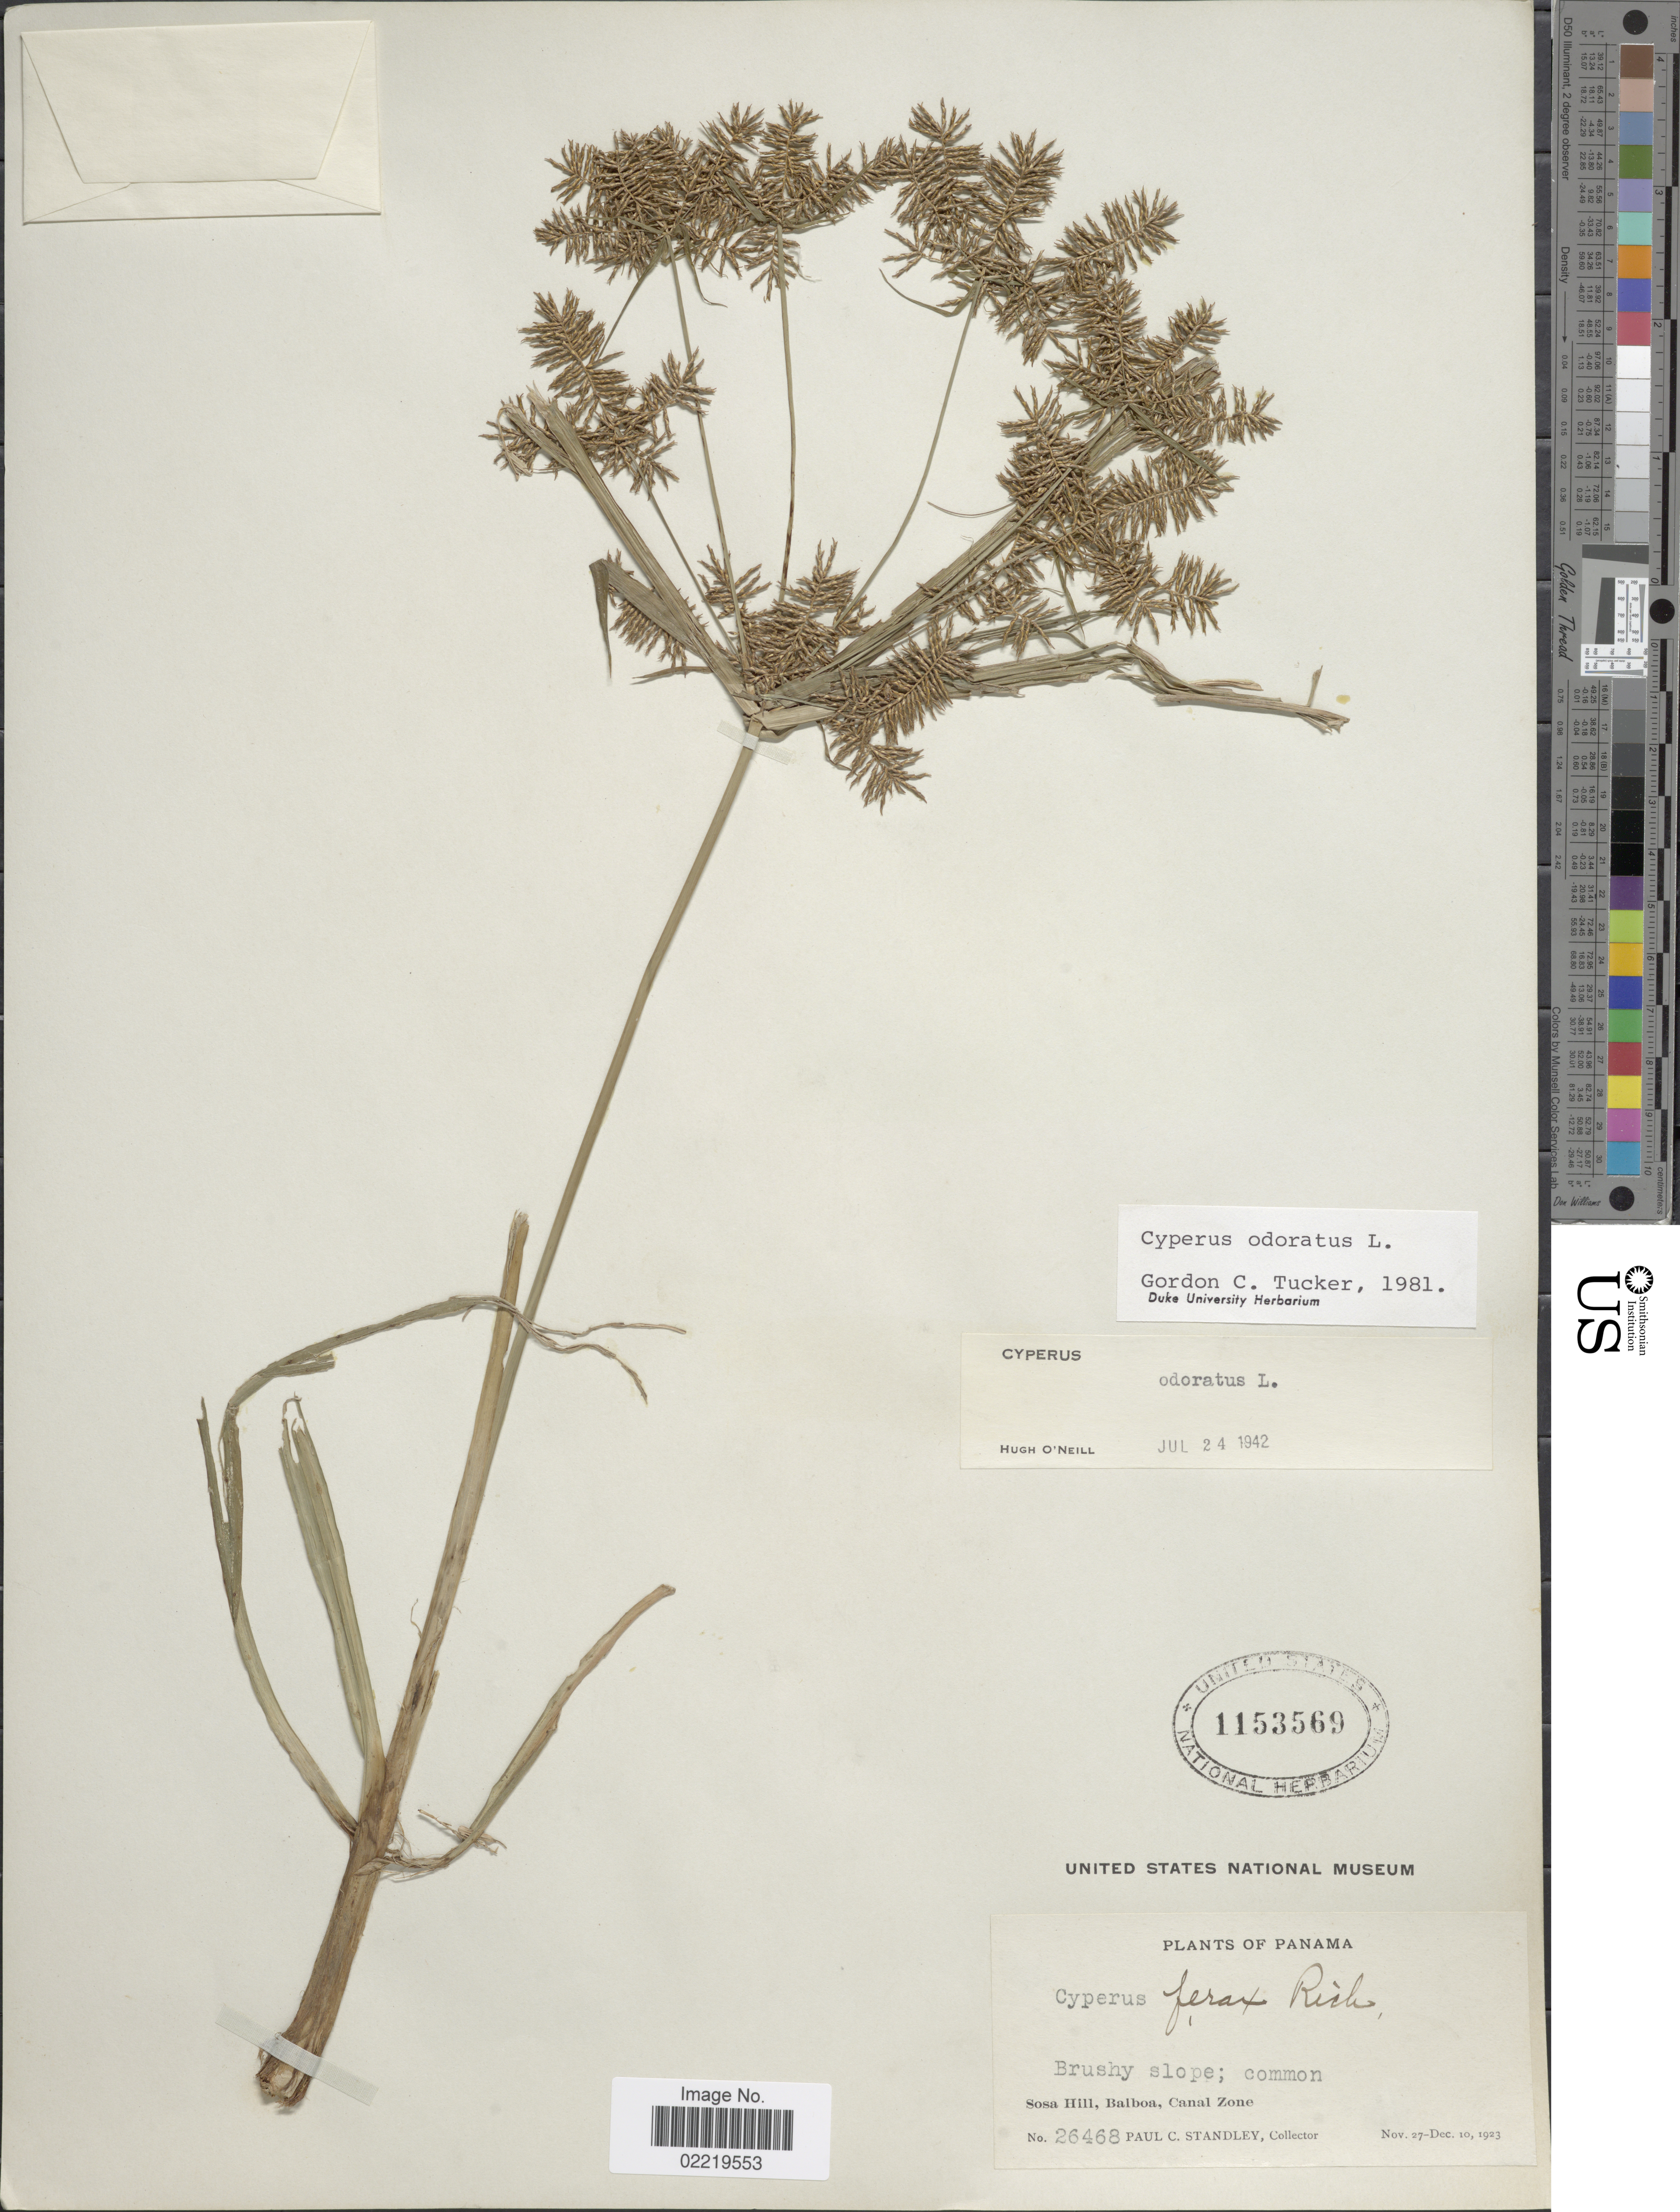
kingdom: Plantae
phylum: Tracheophyta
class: Liliopsida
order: Poales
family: Cyperaceae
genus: Cyperus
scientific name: Cyperus odoratus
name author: L.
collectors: P. C. Standley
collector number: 26468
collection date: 1923-11-27/1923-12-10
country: Panama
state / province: Colón / Panamá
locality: Brushy slope, Sosa Hill, Balboa, Canal Zone.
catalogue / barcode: US 1153569